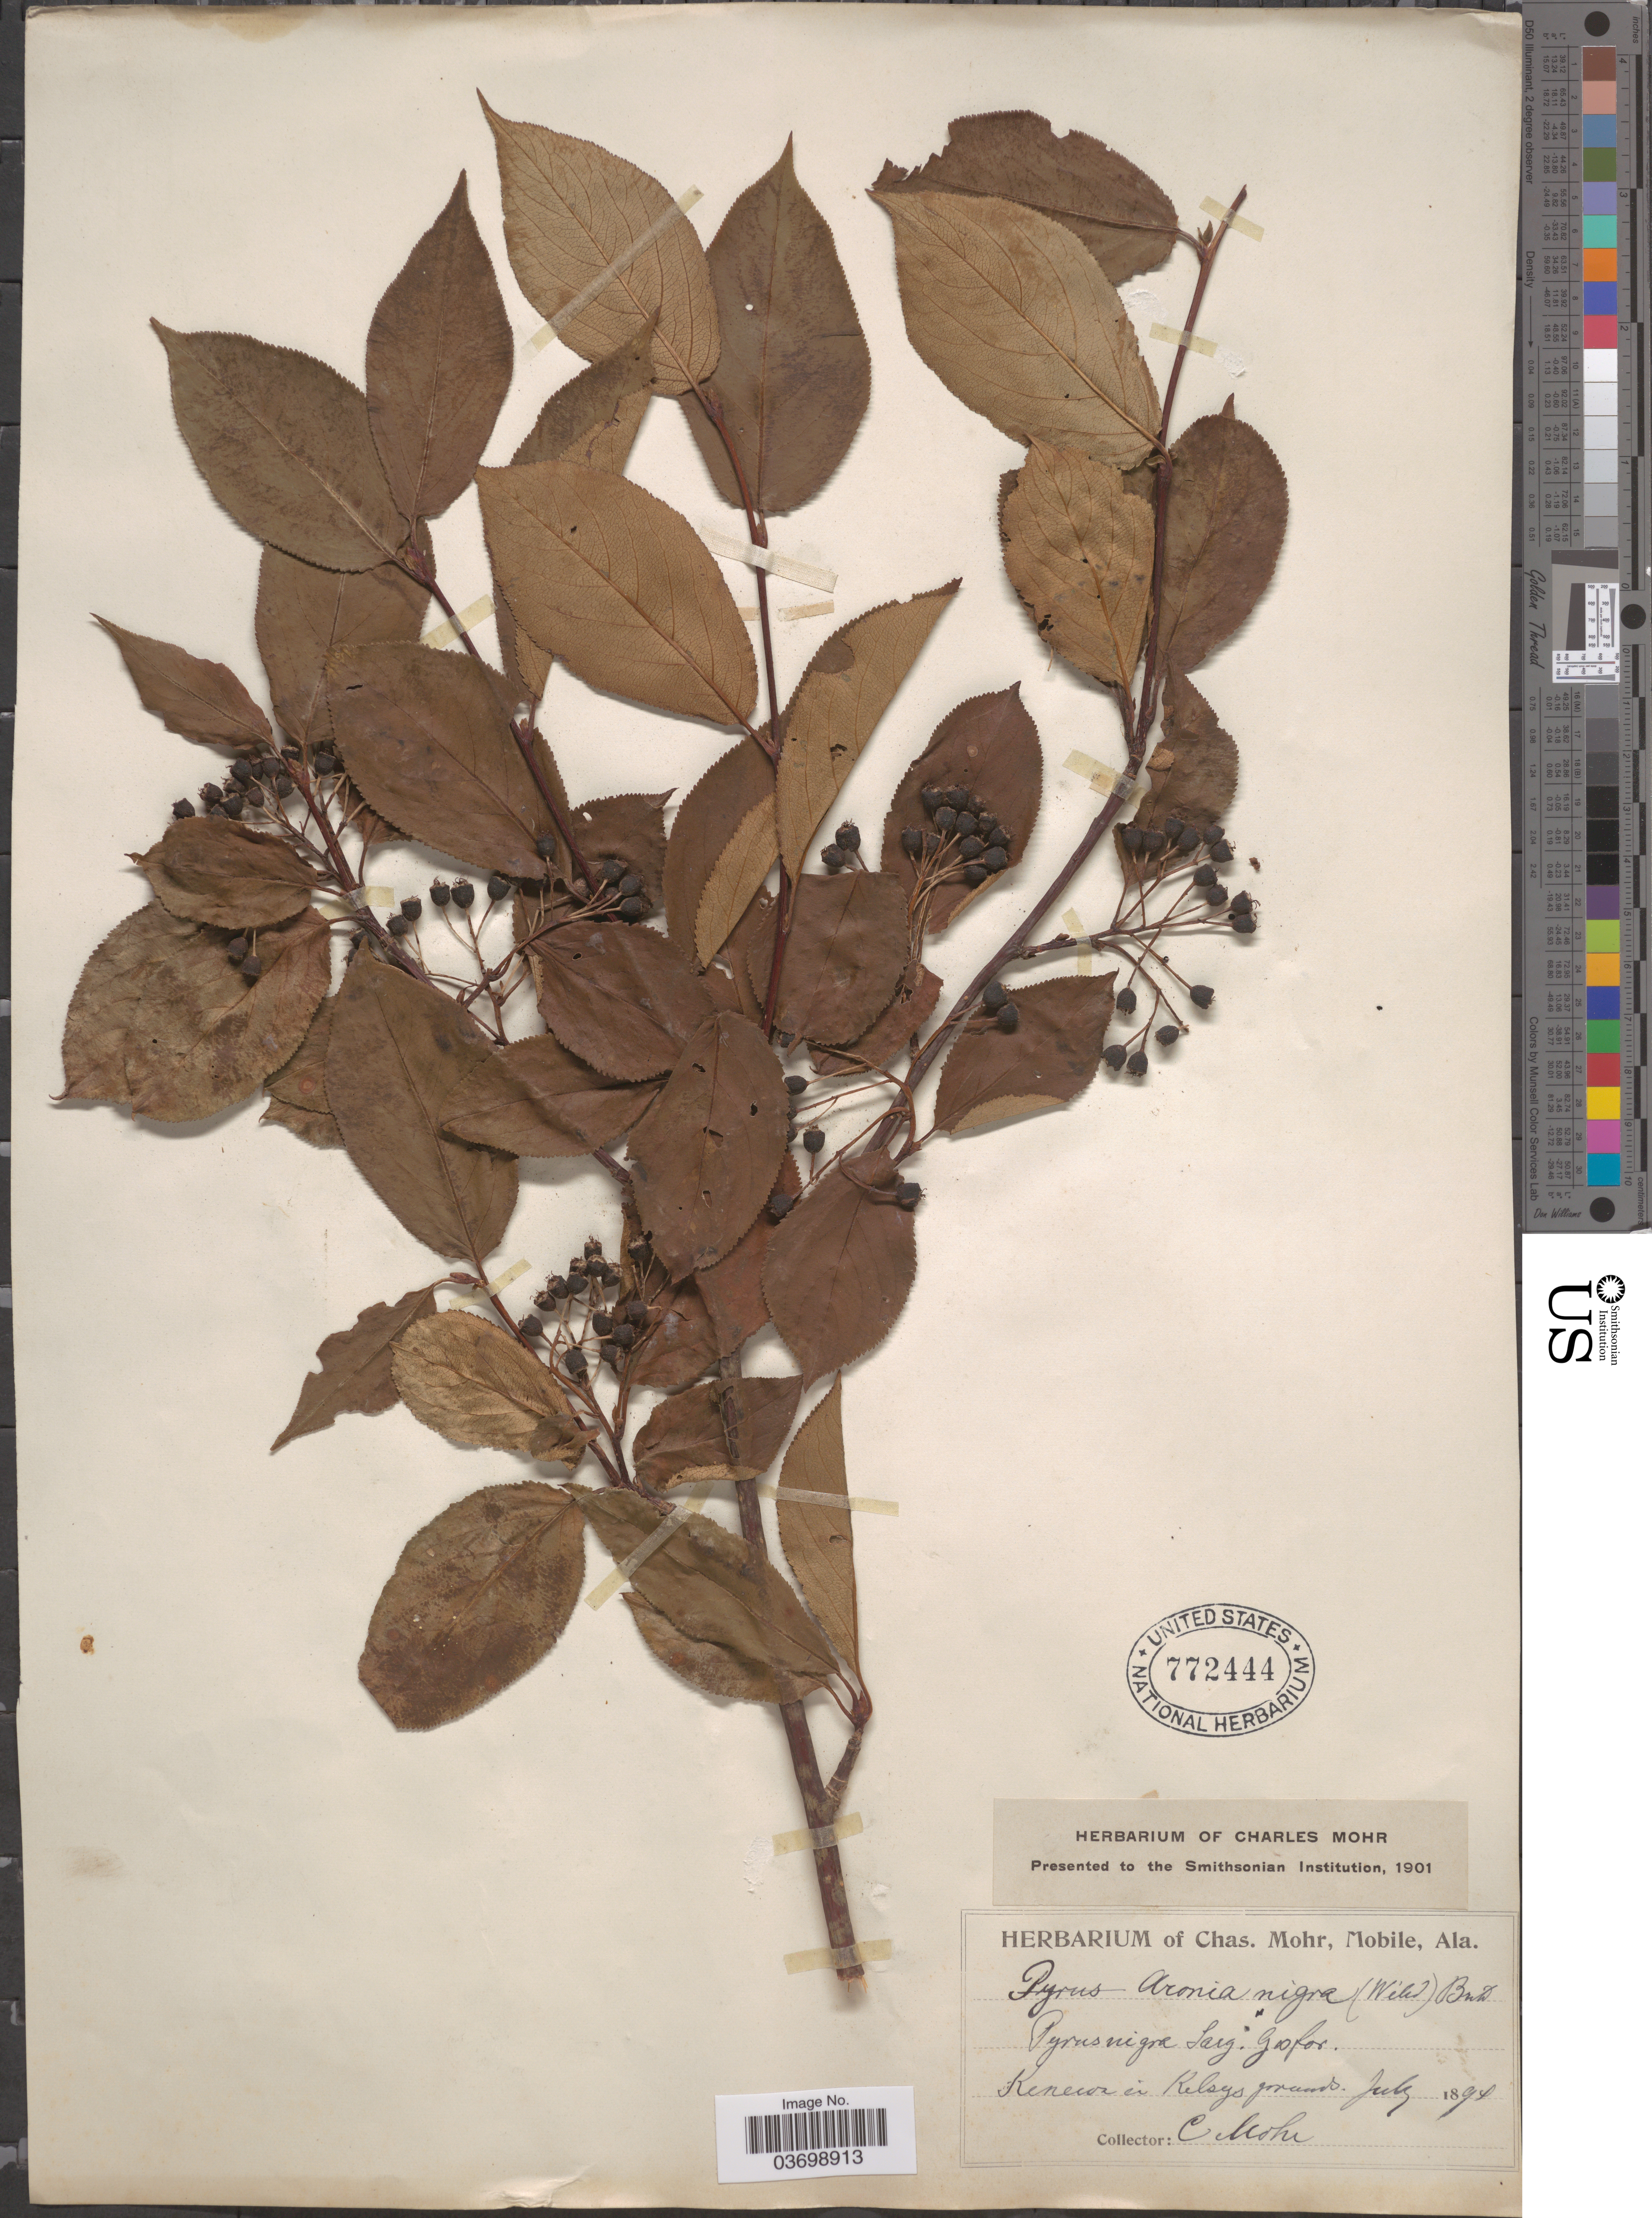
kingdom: Plantae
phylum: Tracheophyta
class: Magnoliopsida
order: Rosales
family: Rosaceae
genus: Aronia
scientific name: Aronia melanocarpa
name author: (Michx.) Elliott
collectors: Mohr, C. T. (herbarium)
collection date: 1894-07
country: United States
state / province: Alabama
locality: Kenewa in Kelsys grounds.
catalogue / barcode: US 772444